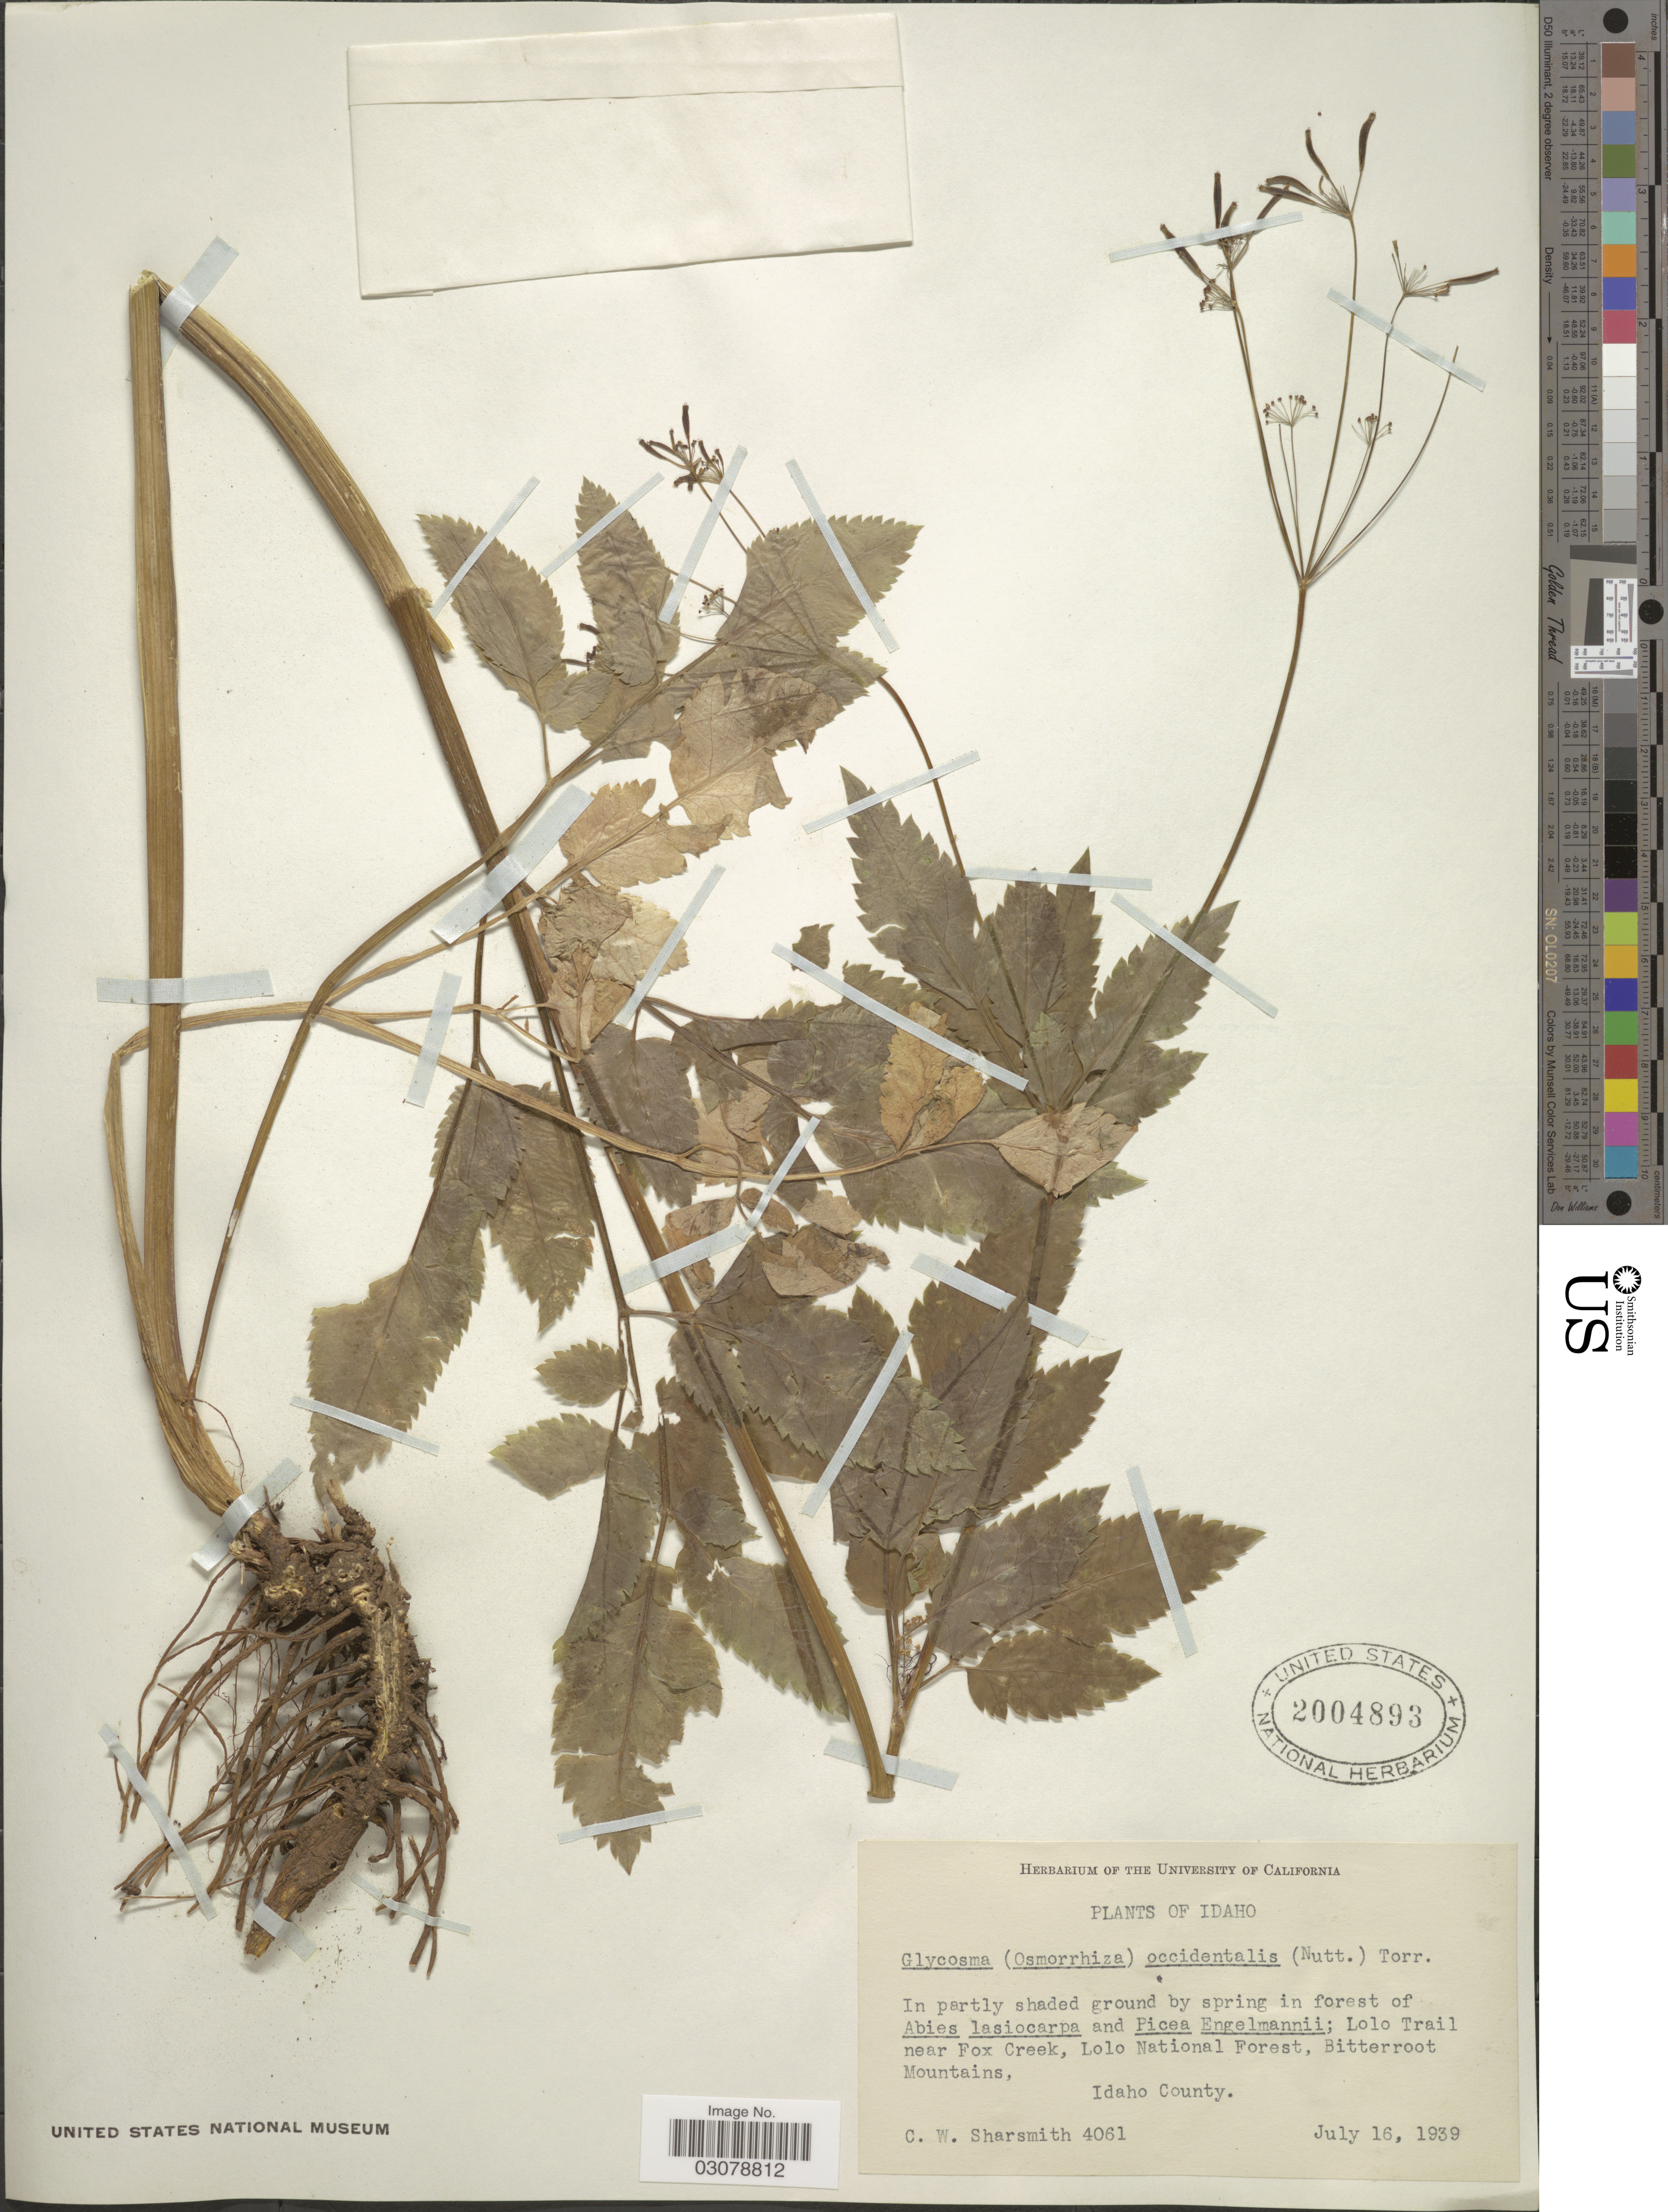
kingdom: Plantae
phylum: Tracheophyta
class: Magnoliopsida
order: Apiales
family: Apiaceae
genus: Osmorhiza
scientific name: Osmorhiza occidentalis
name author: (Nutt.) Torr.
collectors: C. Sharsmith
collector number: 4061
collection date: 1939-07-16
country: United States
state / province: Idaho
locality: Lolo Trail near Fox Creek, Lolo National Forest, Bitterroot Mountains, Idaho County.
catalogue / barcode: US 2004893